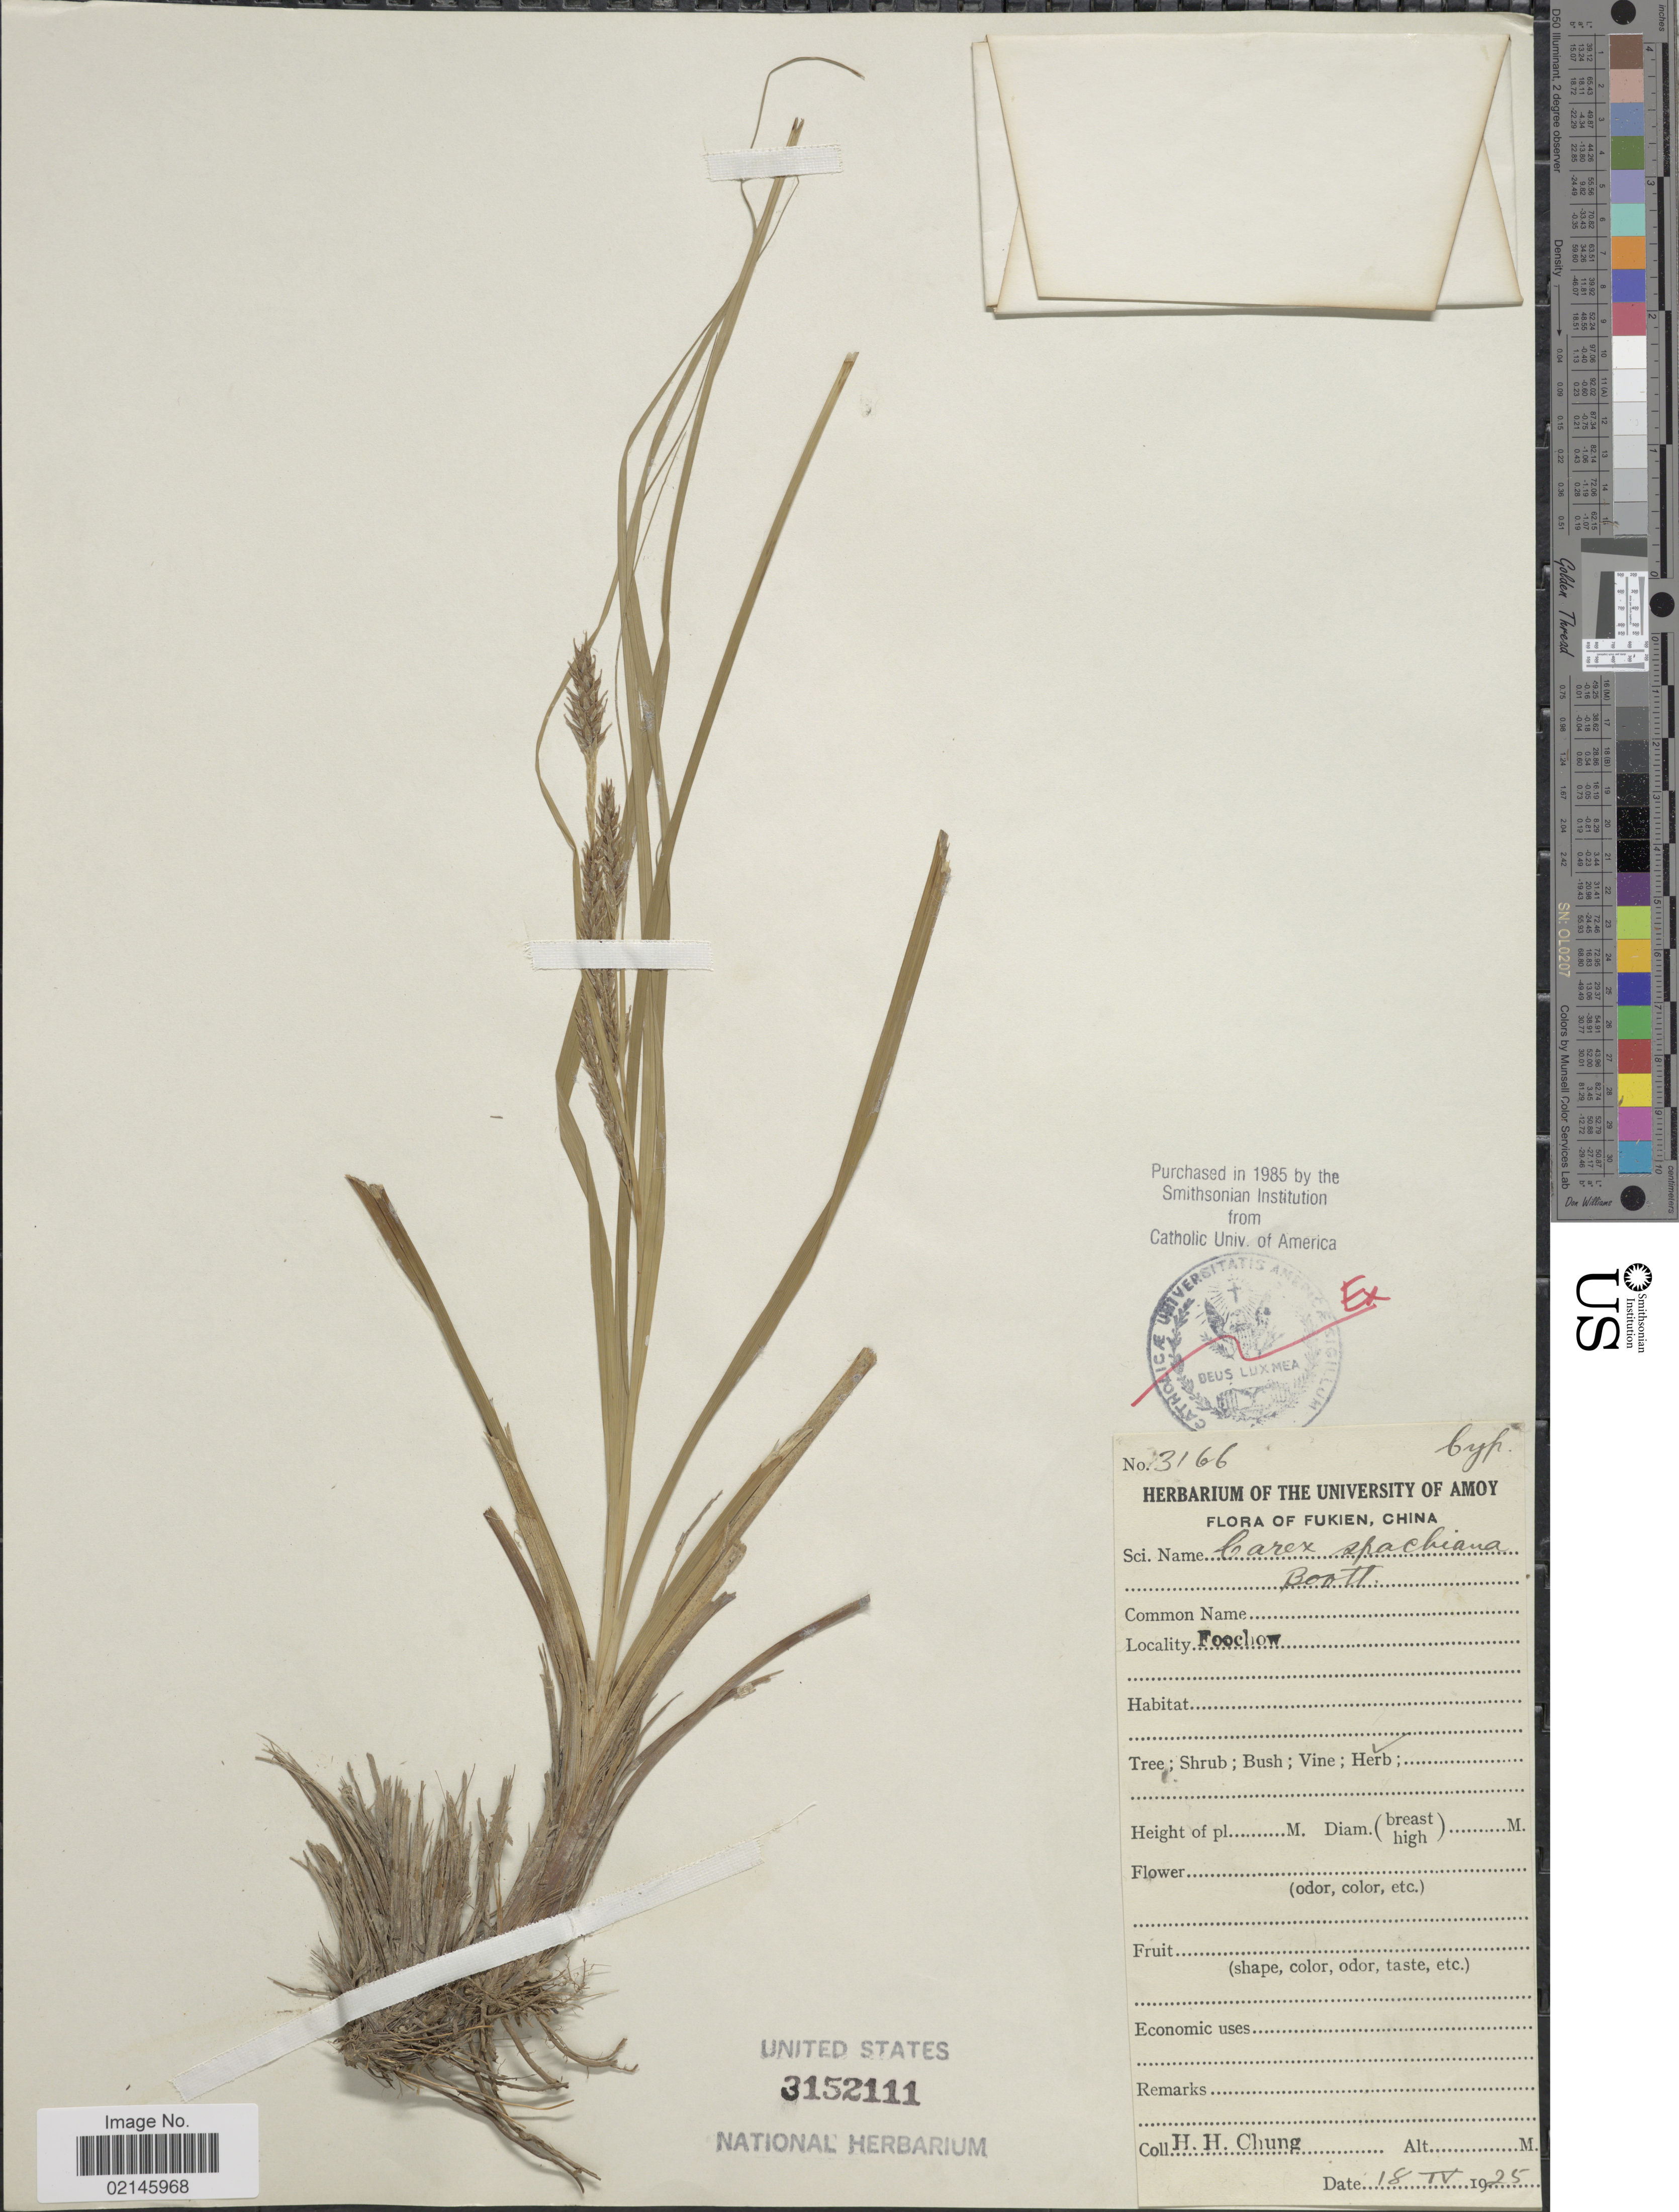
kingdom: Plantae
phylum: Tracheophyta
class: Liliopsida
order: Poales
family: Cyperaceae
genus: Carex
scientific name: Carex spachiana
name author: Boott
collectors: H. Chung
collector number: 3166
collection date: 1925-04-18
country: China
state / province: Fujian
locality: Foochow, Fukien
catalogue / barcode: US 3152111